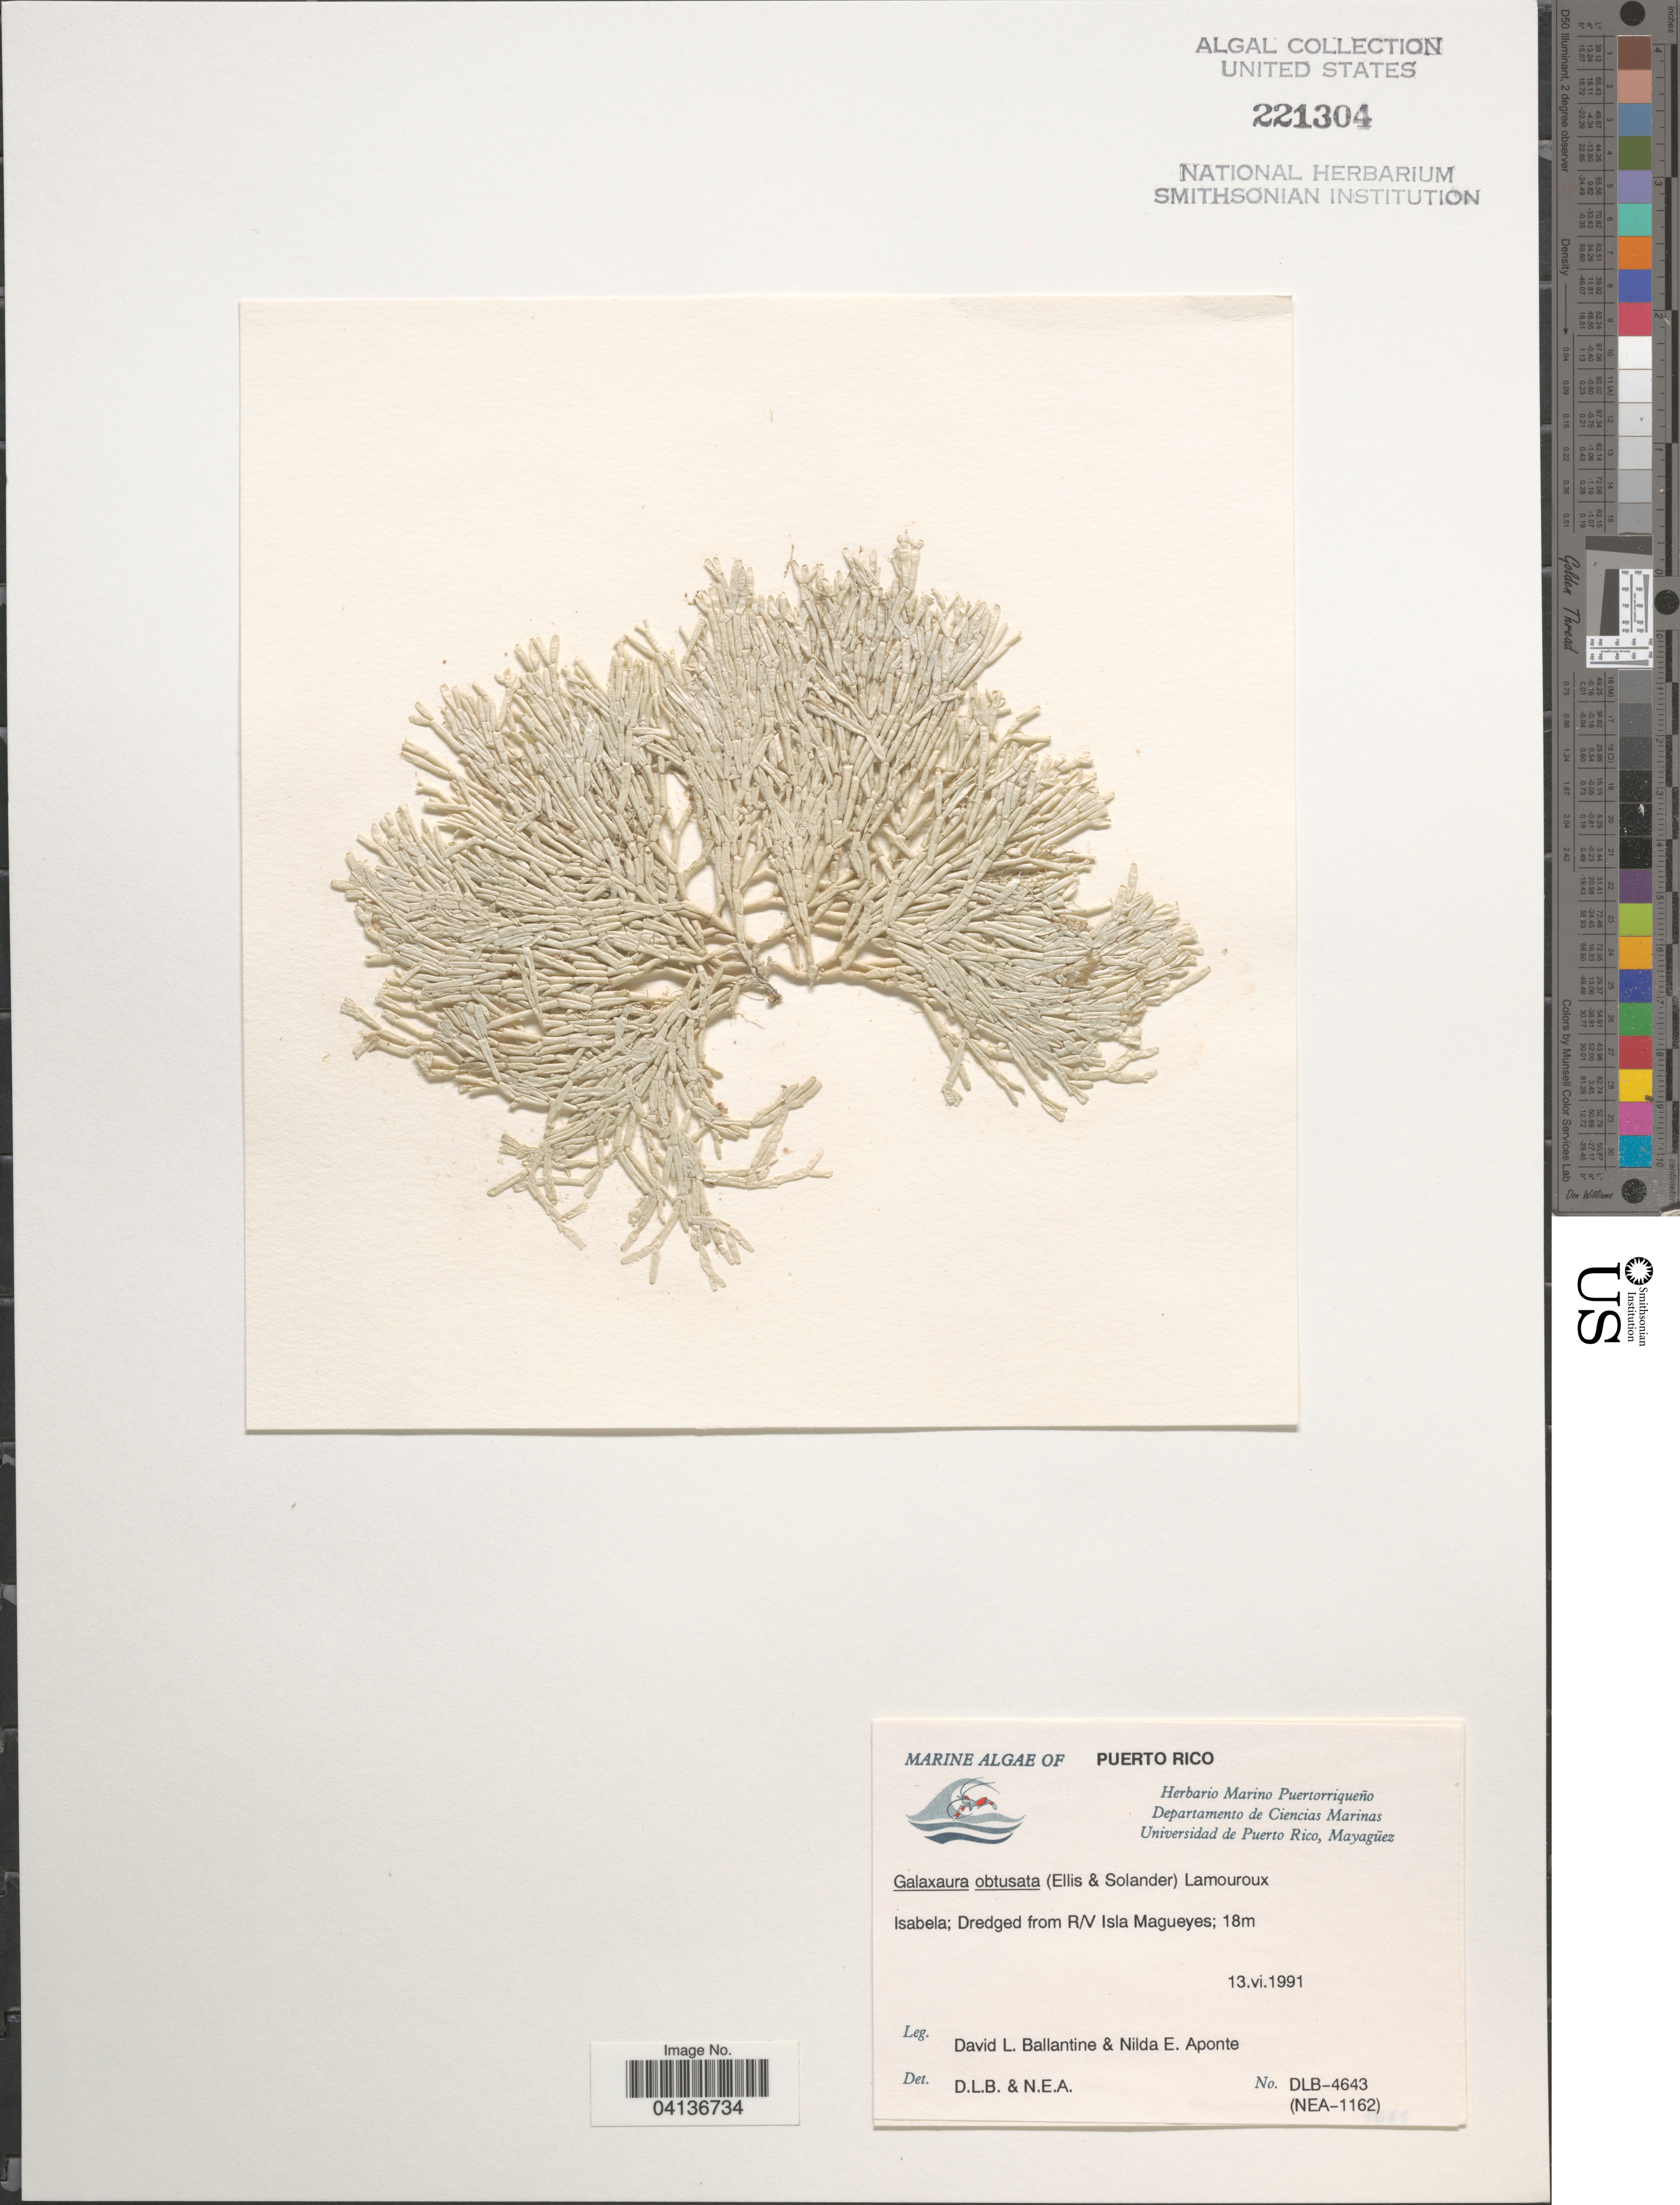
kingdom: Plantae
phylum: Rhodophyta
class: Florideophyceae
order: Nemaliales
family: Galaxauraceae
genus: Galaxaura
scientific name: Galaxaura obtusata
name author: (Ellis & Sol.) J.V.Lamouroux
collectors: D.L. Ballantine & N. E. Aponte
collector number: DLB-4643/NEA-1162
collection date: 1991-06-13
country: Puerto Rico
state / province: Isabela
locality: Dredged from R/V Isla Magueyes.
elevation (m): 18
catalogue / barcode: US 221304